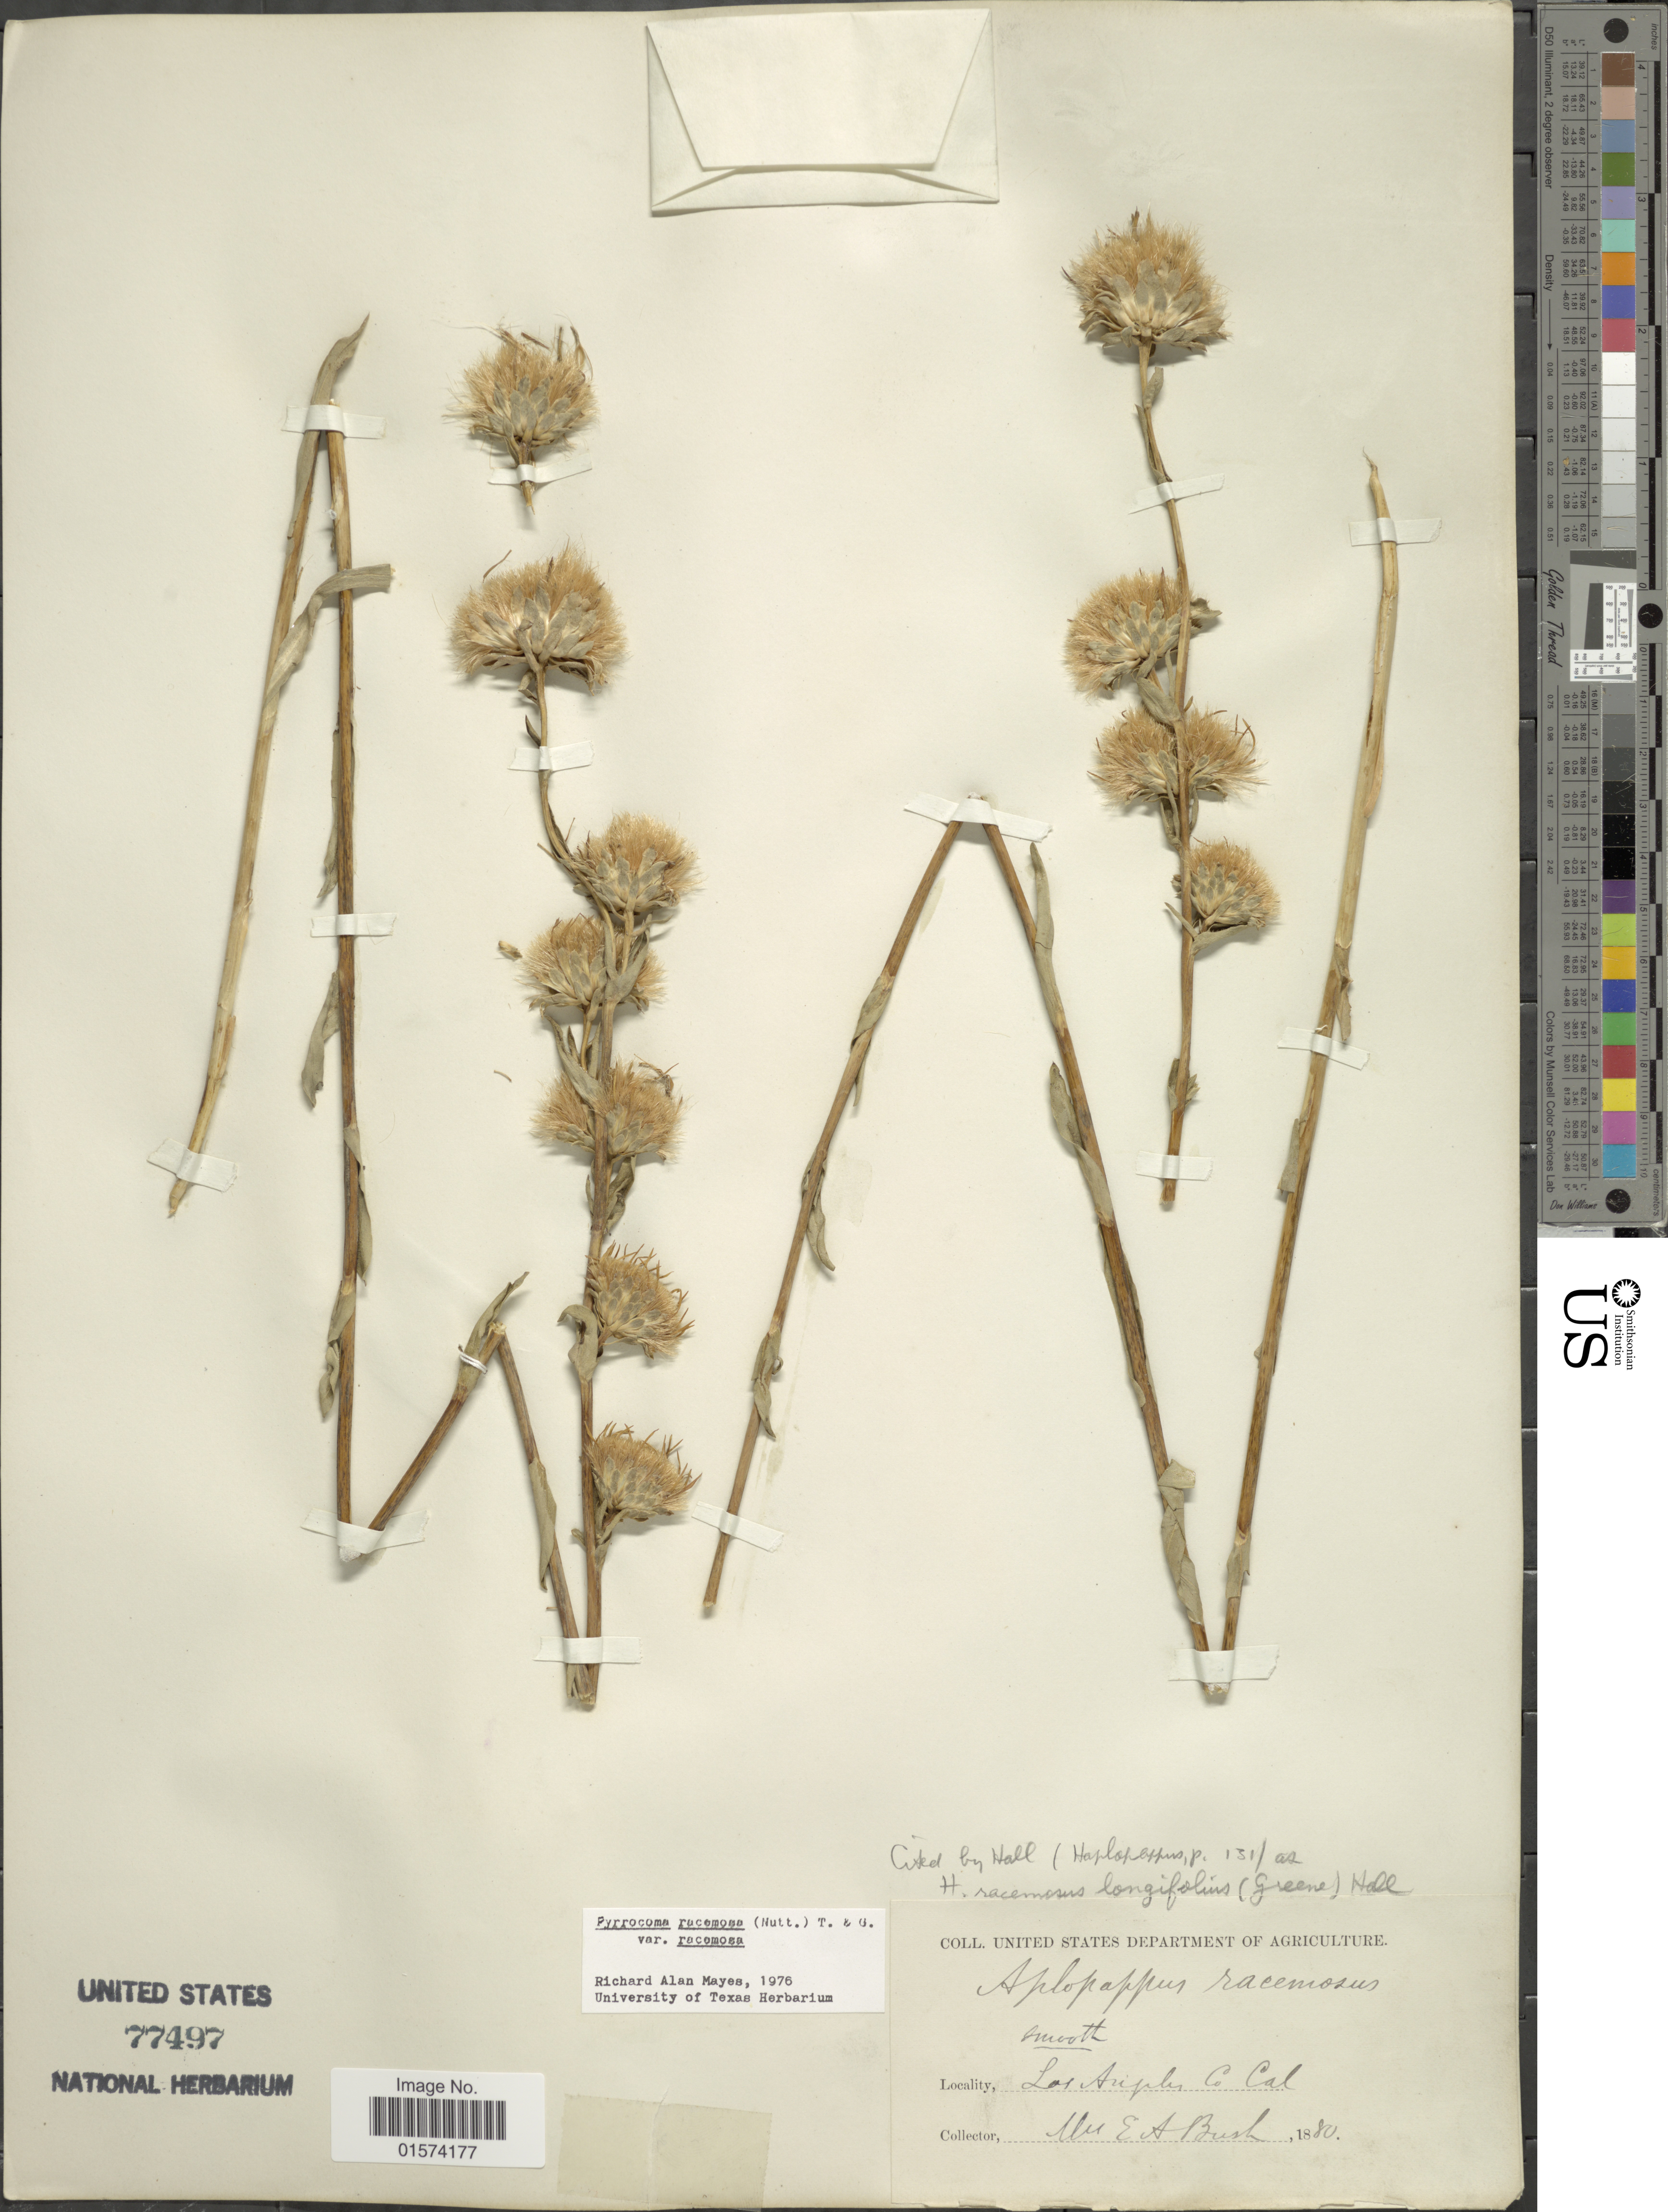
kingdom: Plantae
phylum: Tracheophyta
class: Magnoliopsida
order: Asterales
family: Asteraceae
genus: Pyrrocoma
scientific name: Pyrrocoma racemosa var. racemosa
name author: (Nutt.) Torr. & A. Gray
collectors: E. Bush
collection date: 1880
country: United States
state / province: California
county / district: Los Angeles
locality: Los Angeles Co.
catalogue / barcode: US 77497